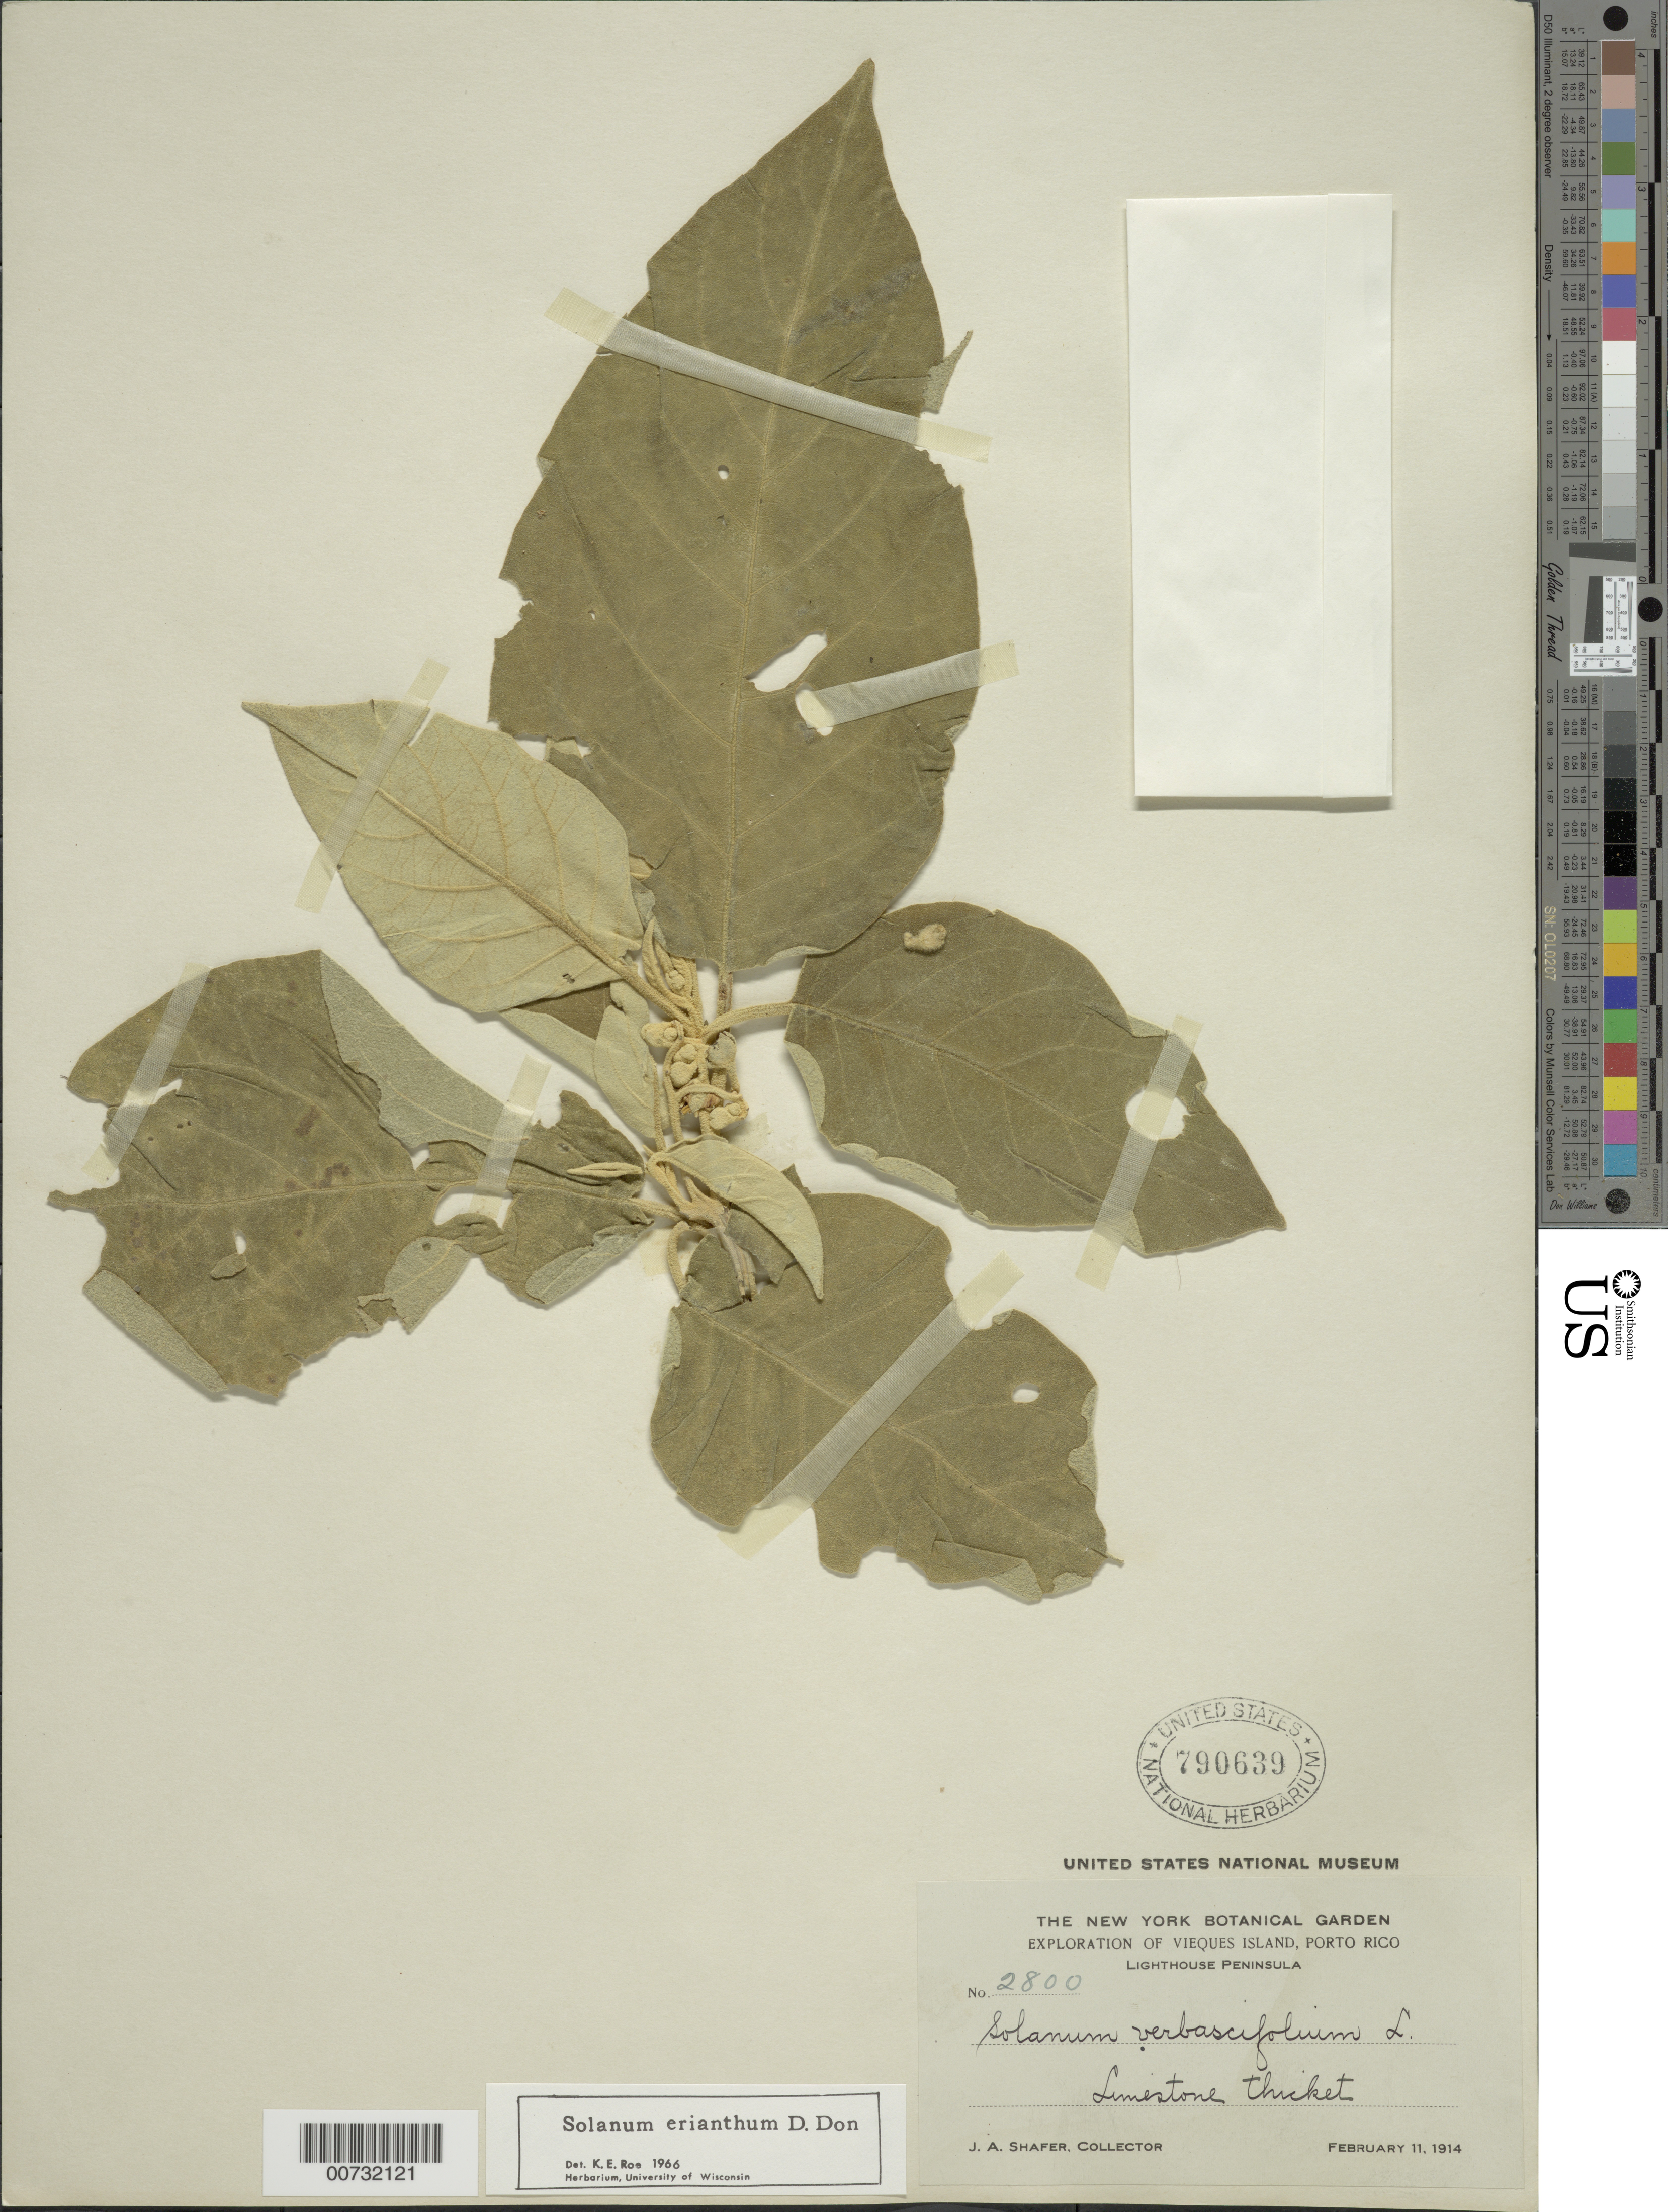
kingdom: Plantae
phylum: Tracheophyta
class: Magnoliopsida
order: Solanales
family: Solanaceae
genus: Solanum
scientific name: Solanum erianthum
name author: D. Don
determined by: Roe, K. E.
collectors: J. A. Shafer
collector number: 2800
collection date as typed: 11 Feb 1914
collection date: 1914-02-11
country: Puerto Rico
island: Vieques I.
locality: Lighthouse Peninsula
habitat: Limestone thicket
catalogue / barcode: US 790639